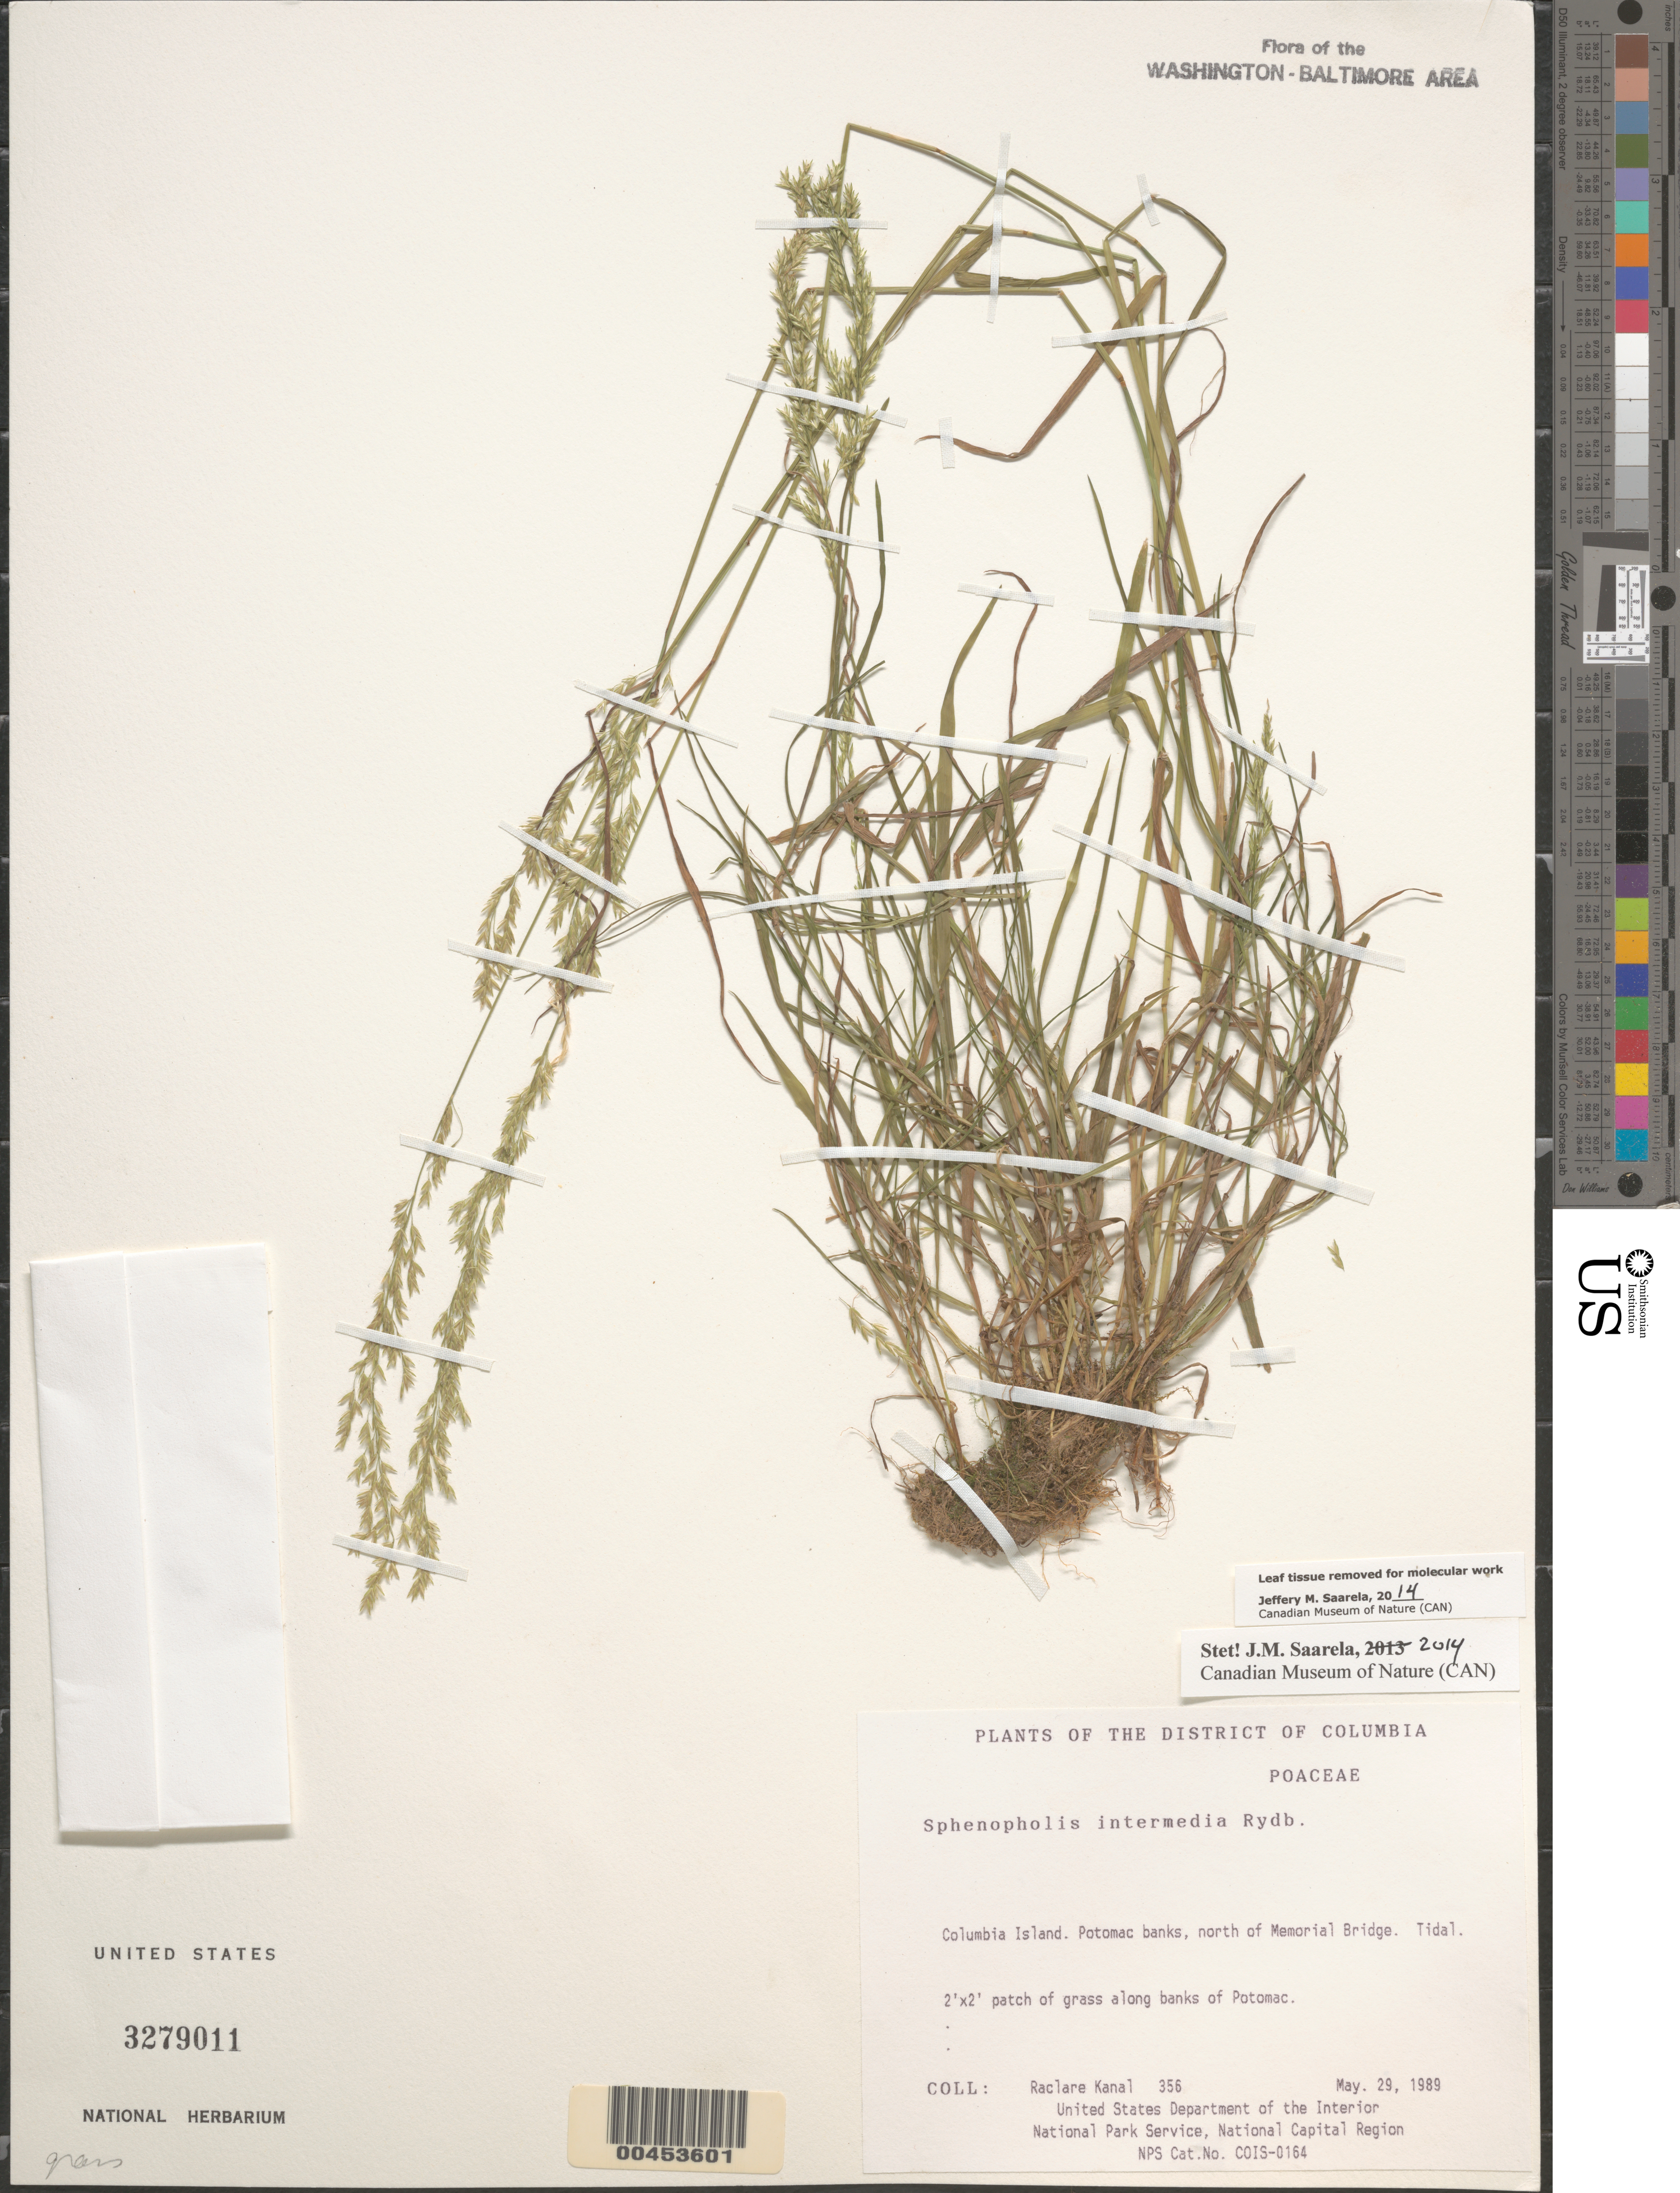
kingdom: Plantae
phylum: Tracheophyta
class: Liliopsida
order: Poales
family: Poaceae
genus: Sphenopholis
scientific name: Sphenopholis intermedia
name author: (Rydb.) Rydb.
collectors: R. Kanal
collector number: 356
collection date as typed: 29 May 1989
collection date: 1989-05-29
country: United States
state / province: District of Columbia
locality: Columbia Island, N of Memorial Bridge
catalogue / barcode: US 3279011